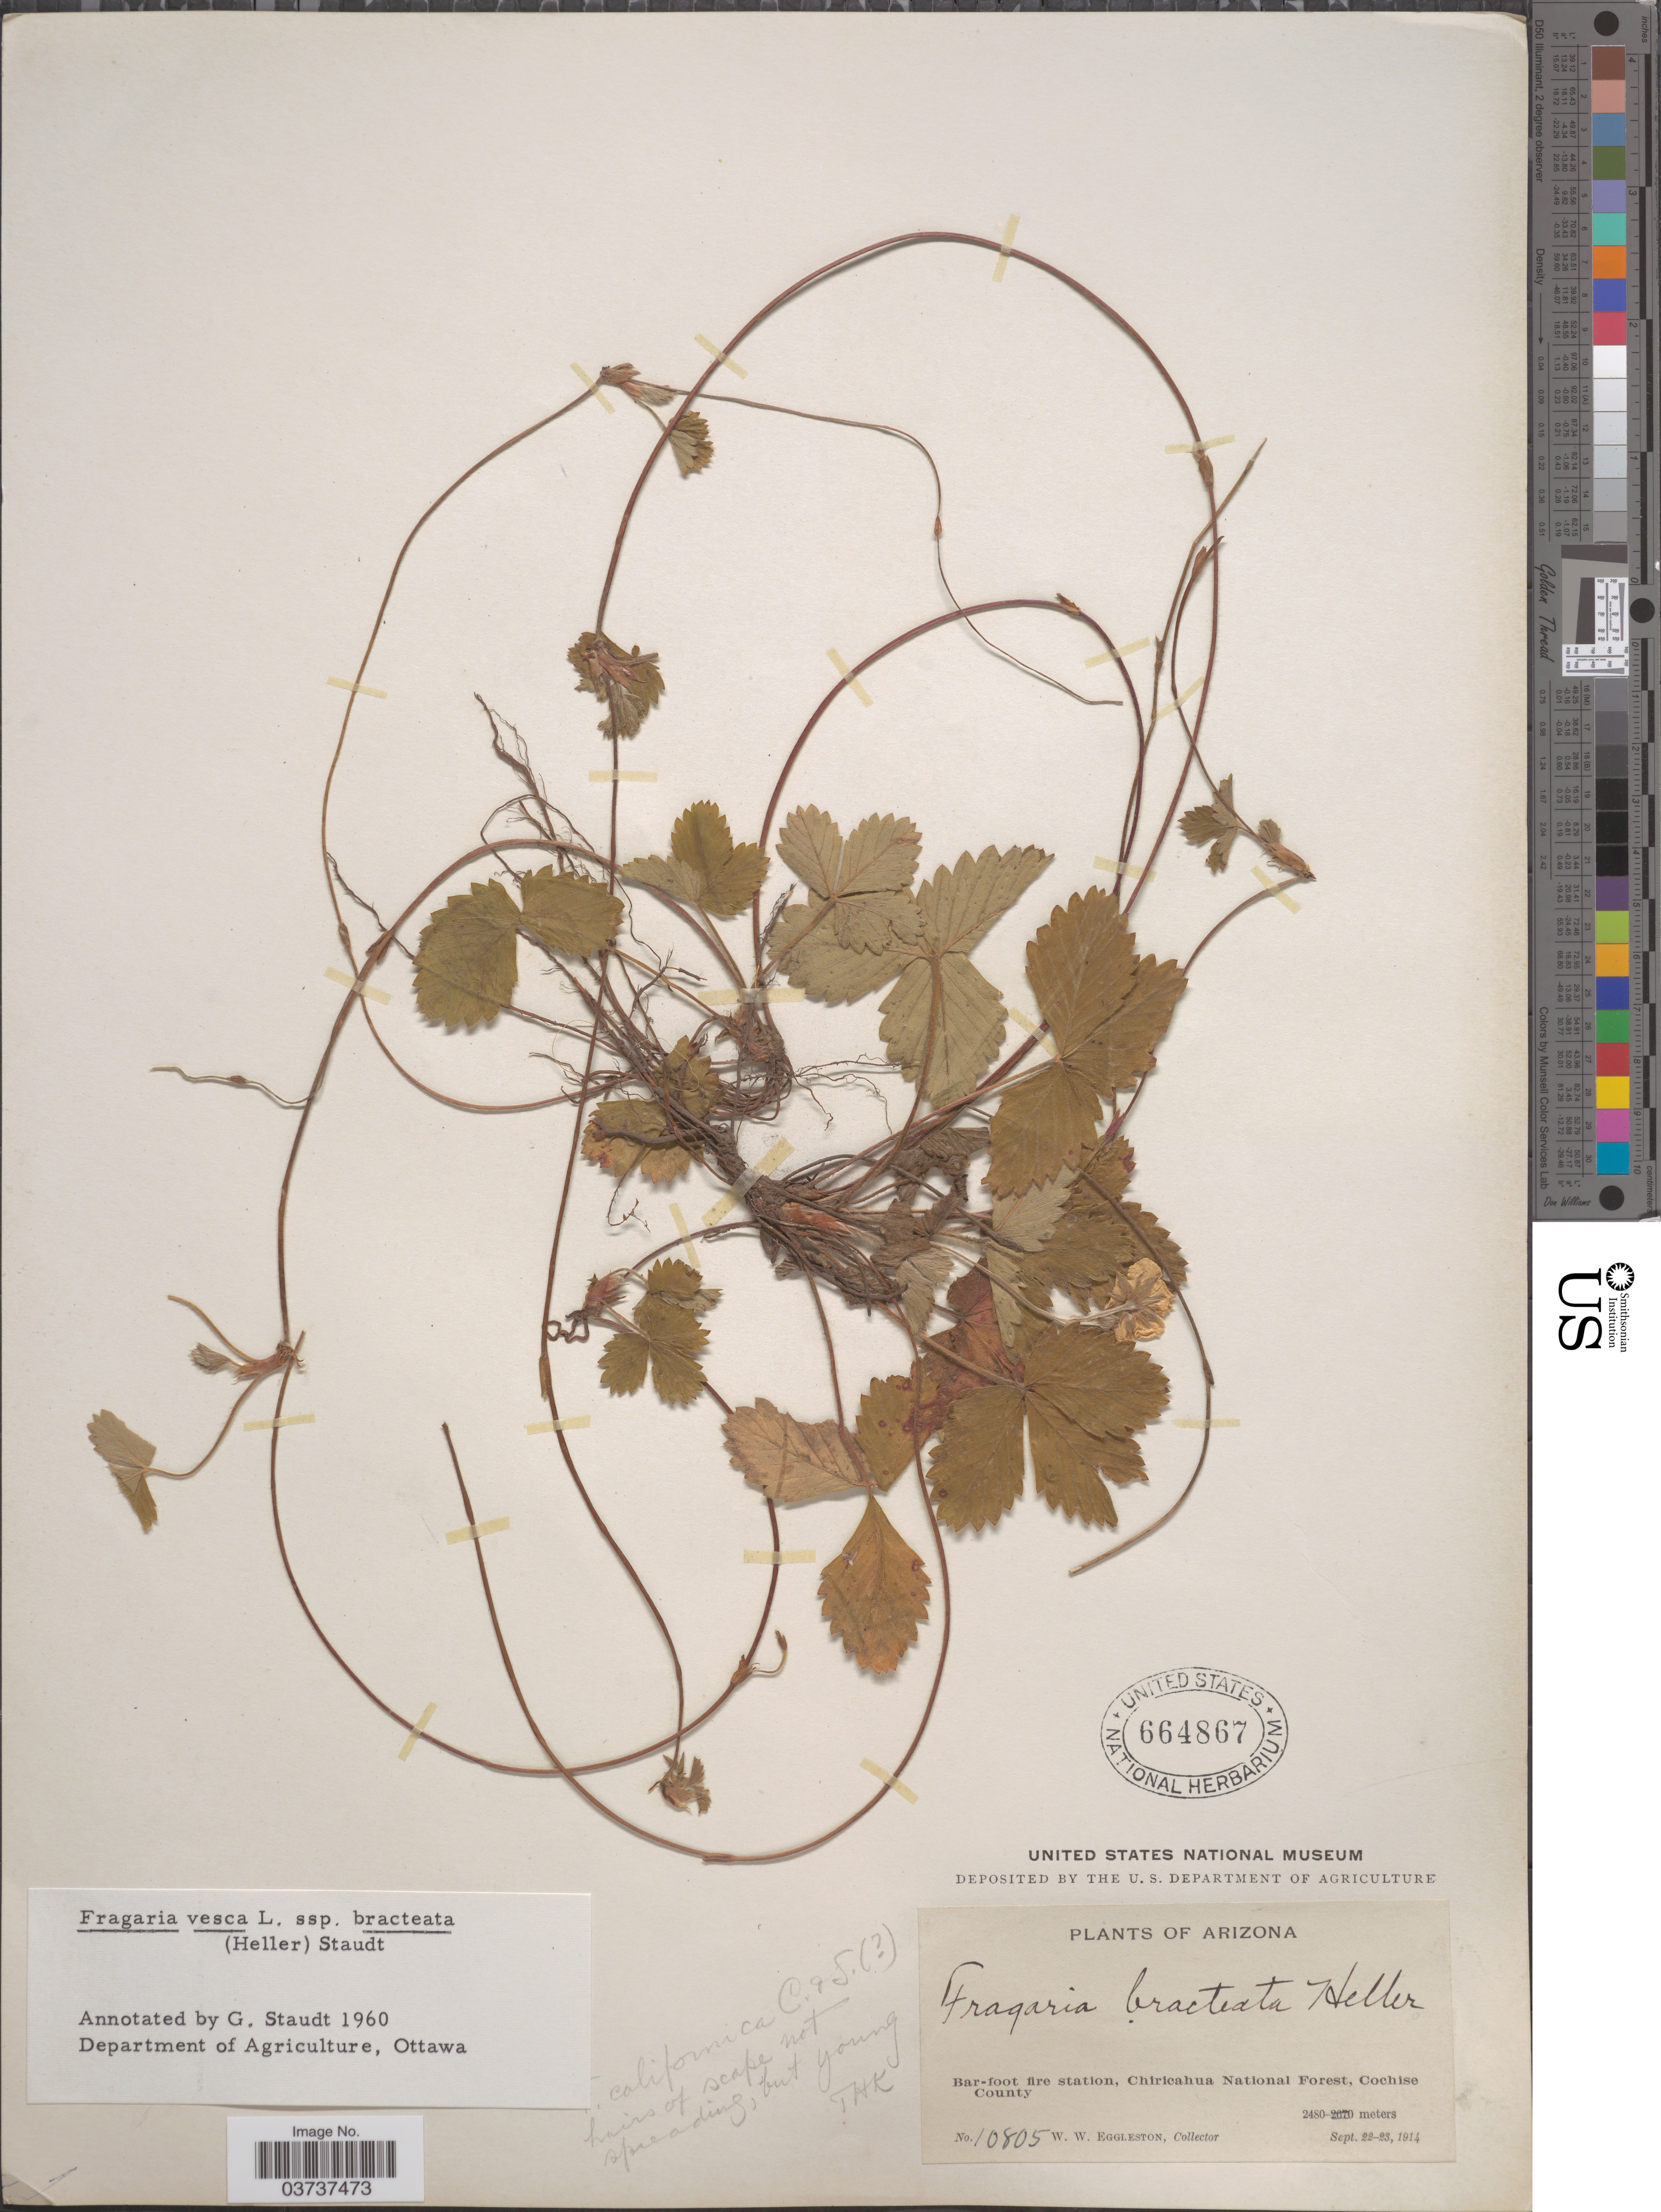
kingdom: Plantae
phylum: Tracheophyta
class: Magnoliopsida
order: Rosales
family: Rosaceae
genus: Fragaria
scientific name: Fragaria vesca subsp. bracteata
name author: L.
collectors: W. W. Eggleston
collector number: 10805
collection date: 1914-09-22/1914-09-23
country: United States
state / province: Arizona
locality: Bar-foot fire station, Chiricahua National Forest, Cochise County.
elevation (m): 2480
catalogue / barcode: US 664867